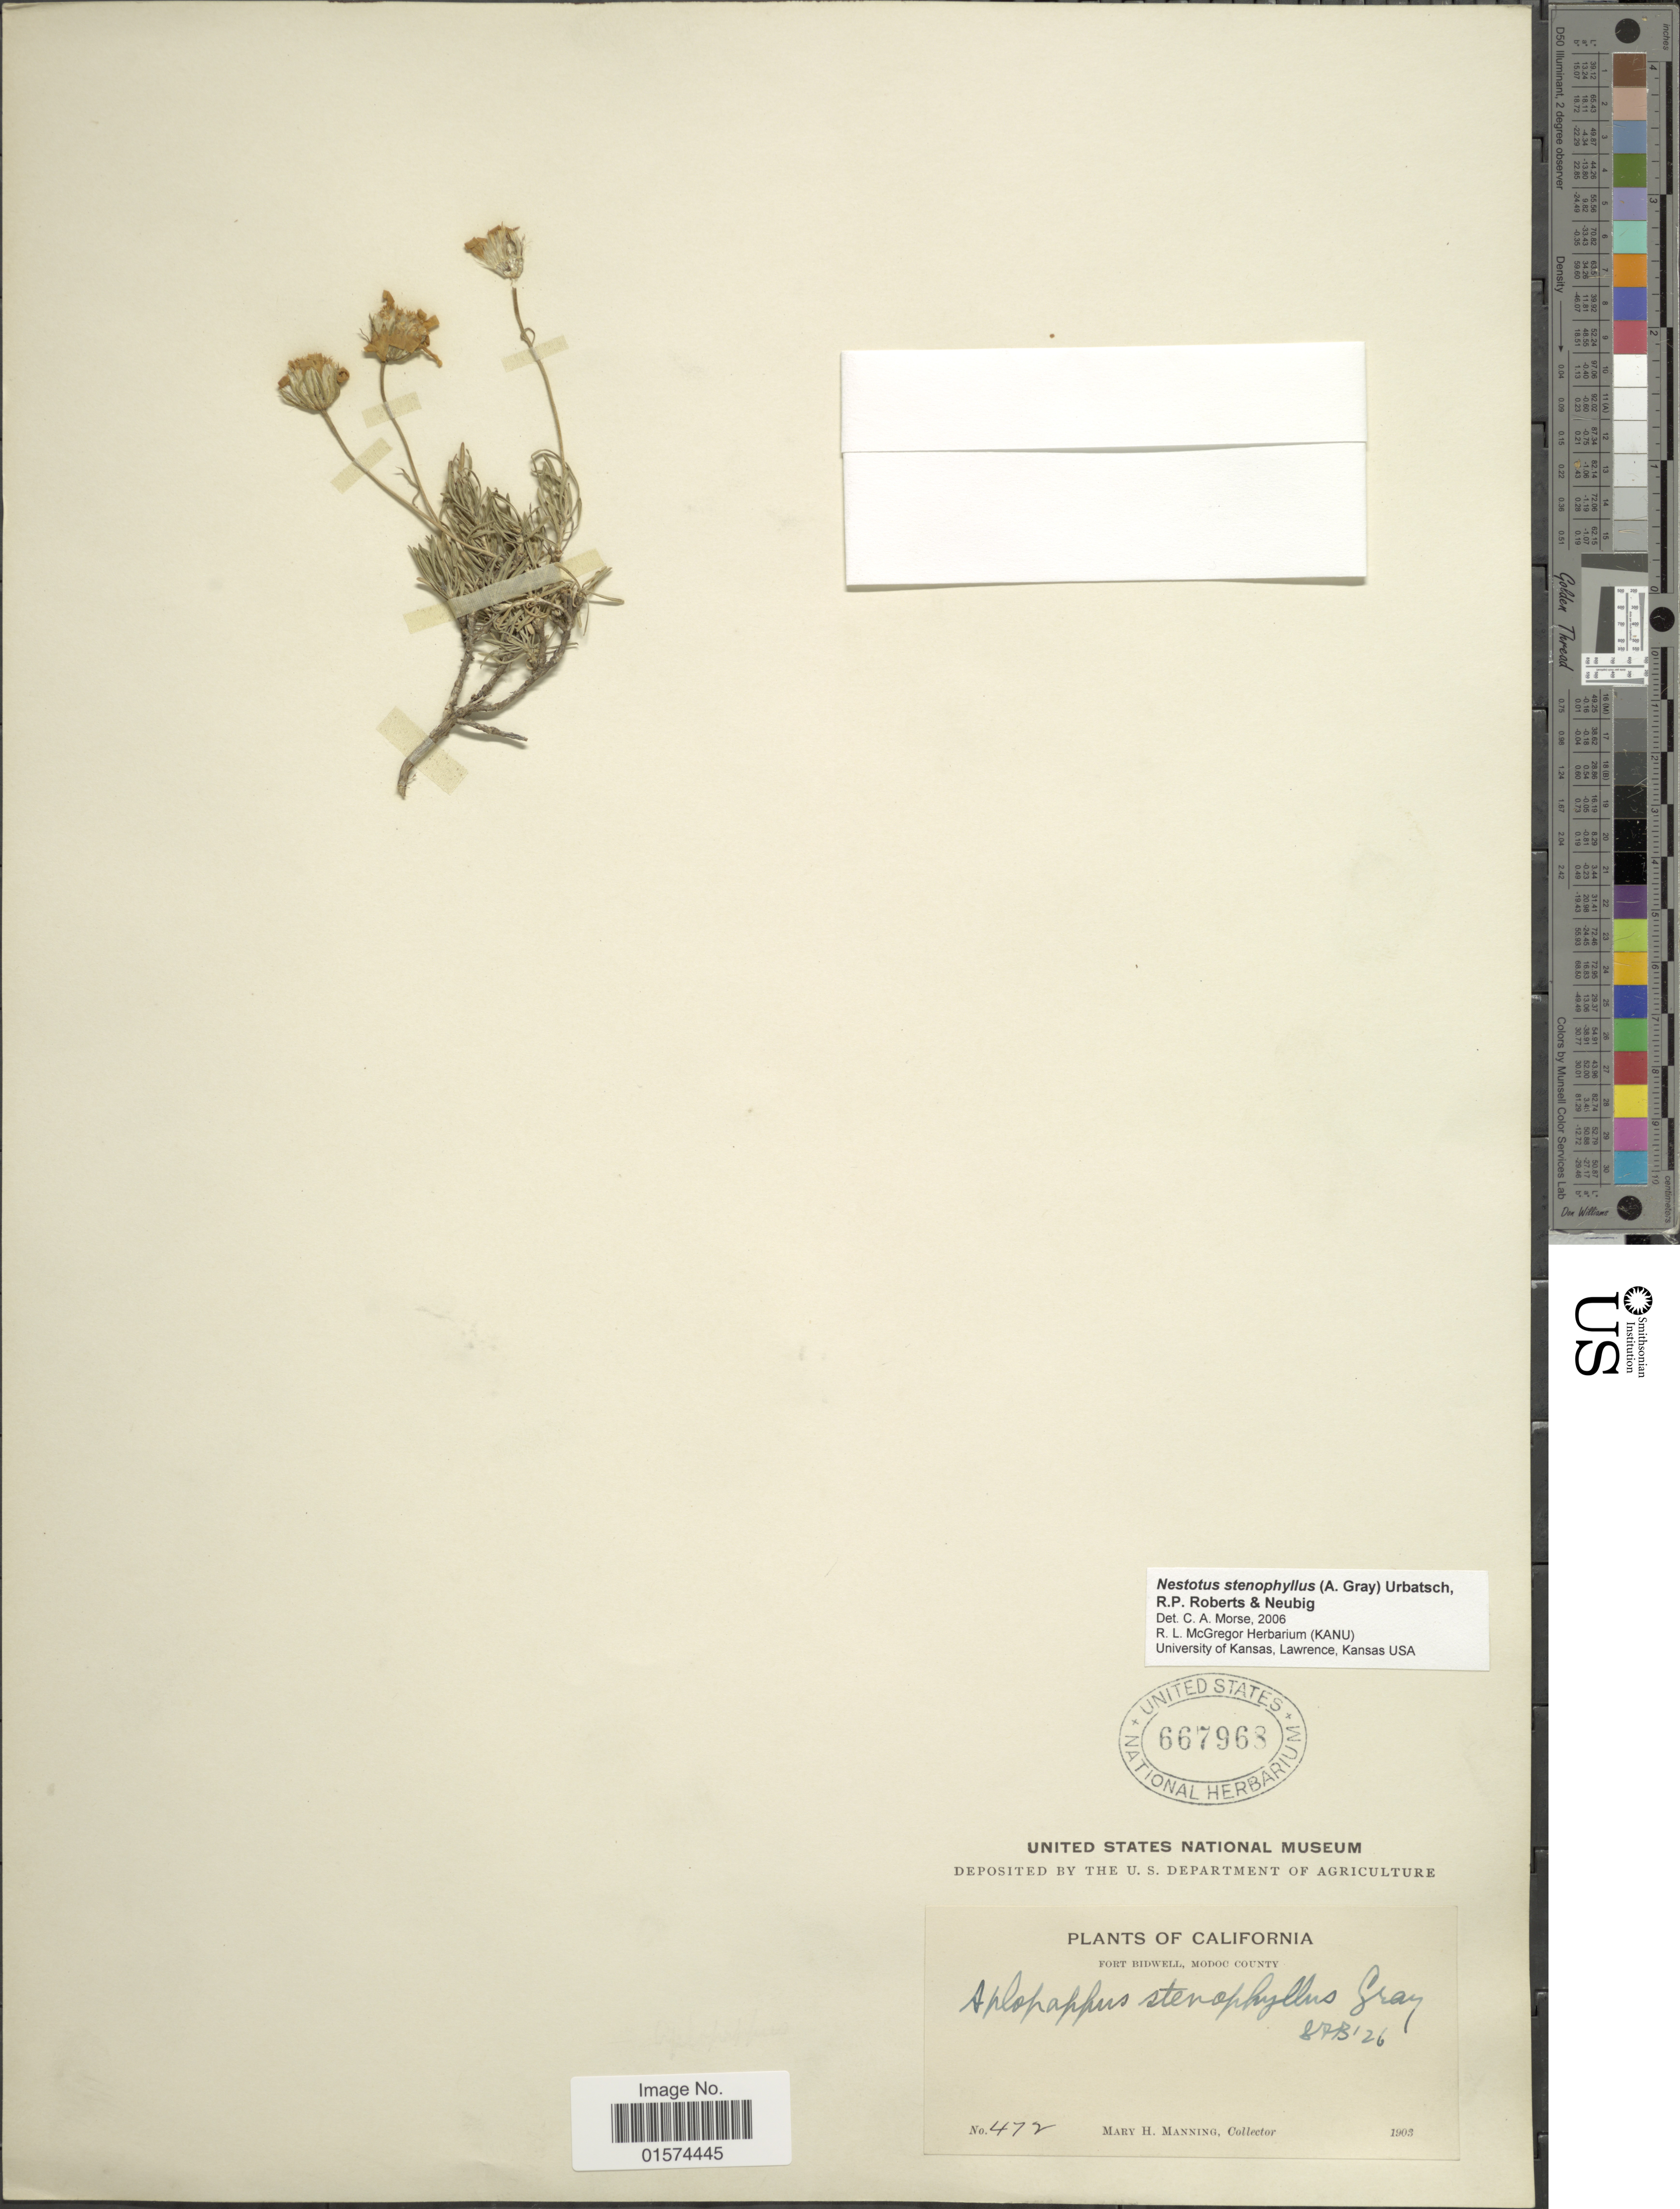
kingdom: Plantae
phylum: Tracheophyta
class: Magnoliopsida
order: Asterales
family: Asteraceae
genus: Nestotus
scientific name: Nestotus stenophyllus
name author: (A. Gray) R.P.Roberts et al.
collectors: M. Manning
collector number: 472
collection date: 1903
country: United States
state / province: California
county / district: Modoc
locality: Fort Bidwell, Modoc County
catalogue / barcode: US 667968